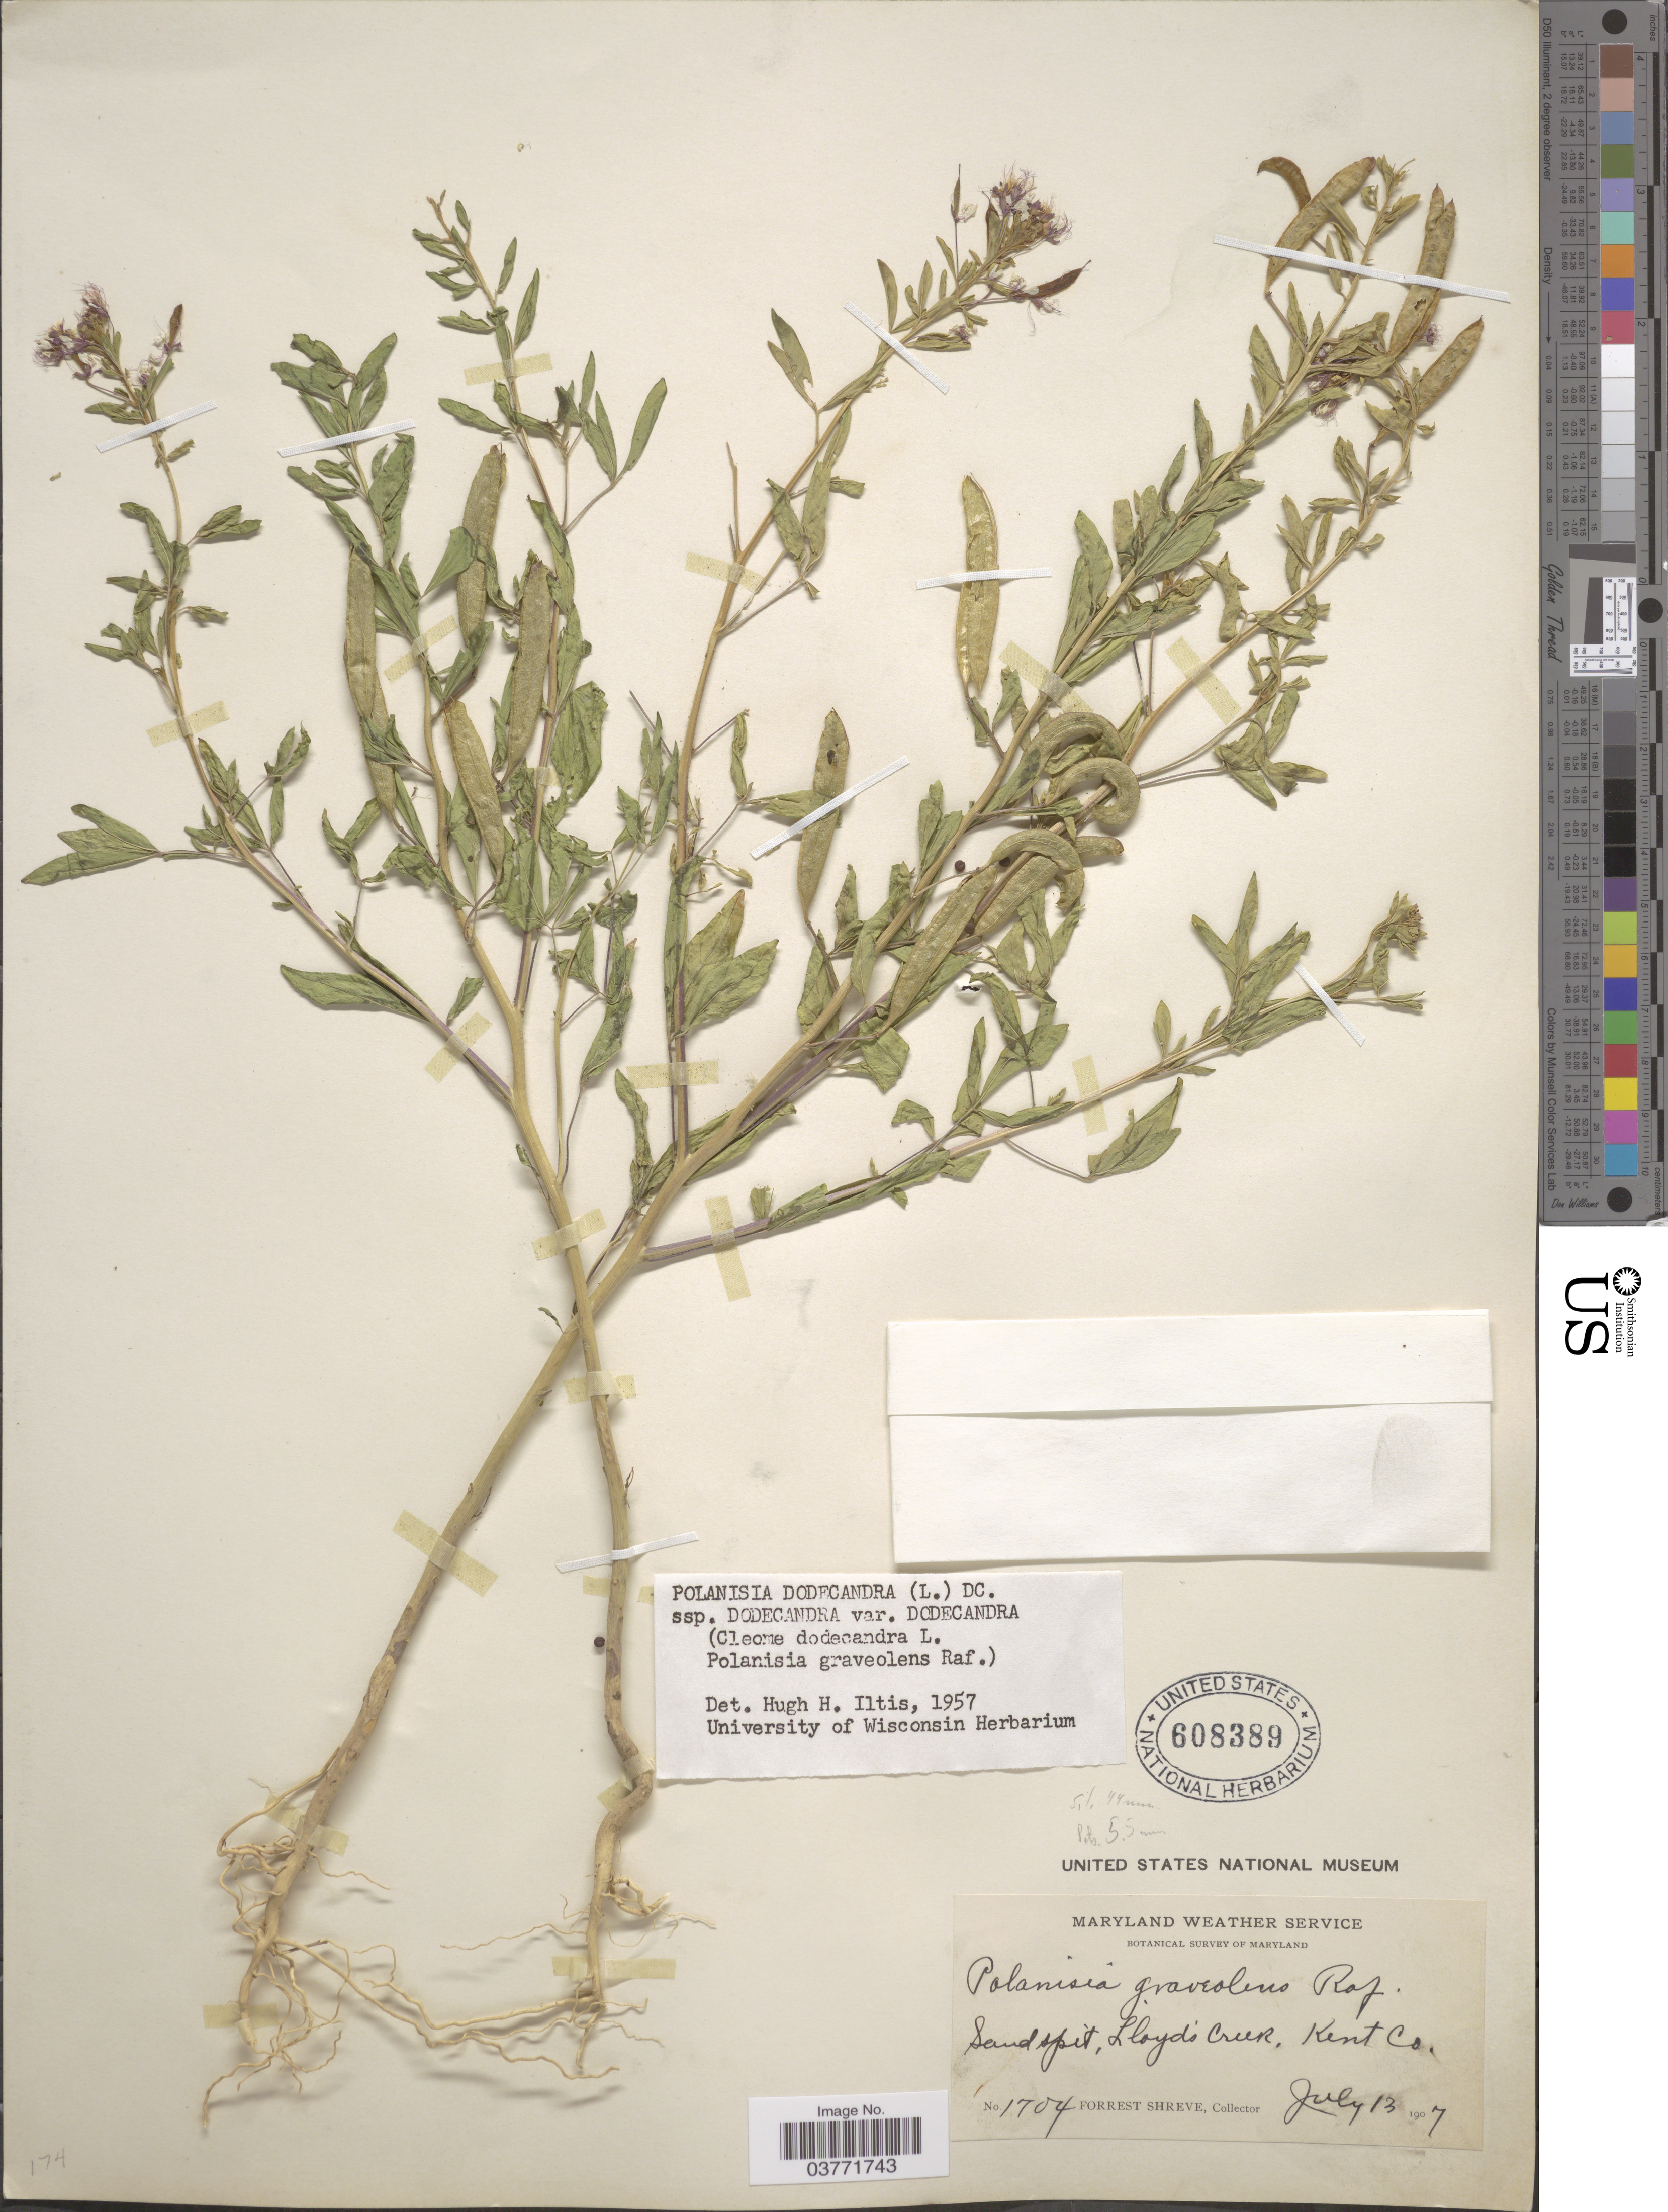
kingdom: Plantae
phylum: Tracheophyta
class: Magnoliopsida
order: Brassicales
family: Cleomaceae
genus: Polanisia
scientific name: Polanisia dodecandra subsp. dodecandra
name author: (L.) DC.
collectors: F. Shreve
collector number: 1704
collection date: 1907-07-13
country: United States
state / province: Maryland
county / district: Kent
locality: Sand spit, Lloyd's Creek, Kent Co.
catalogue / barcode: US 608389